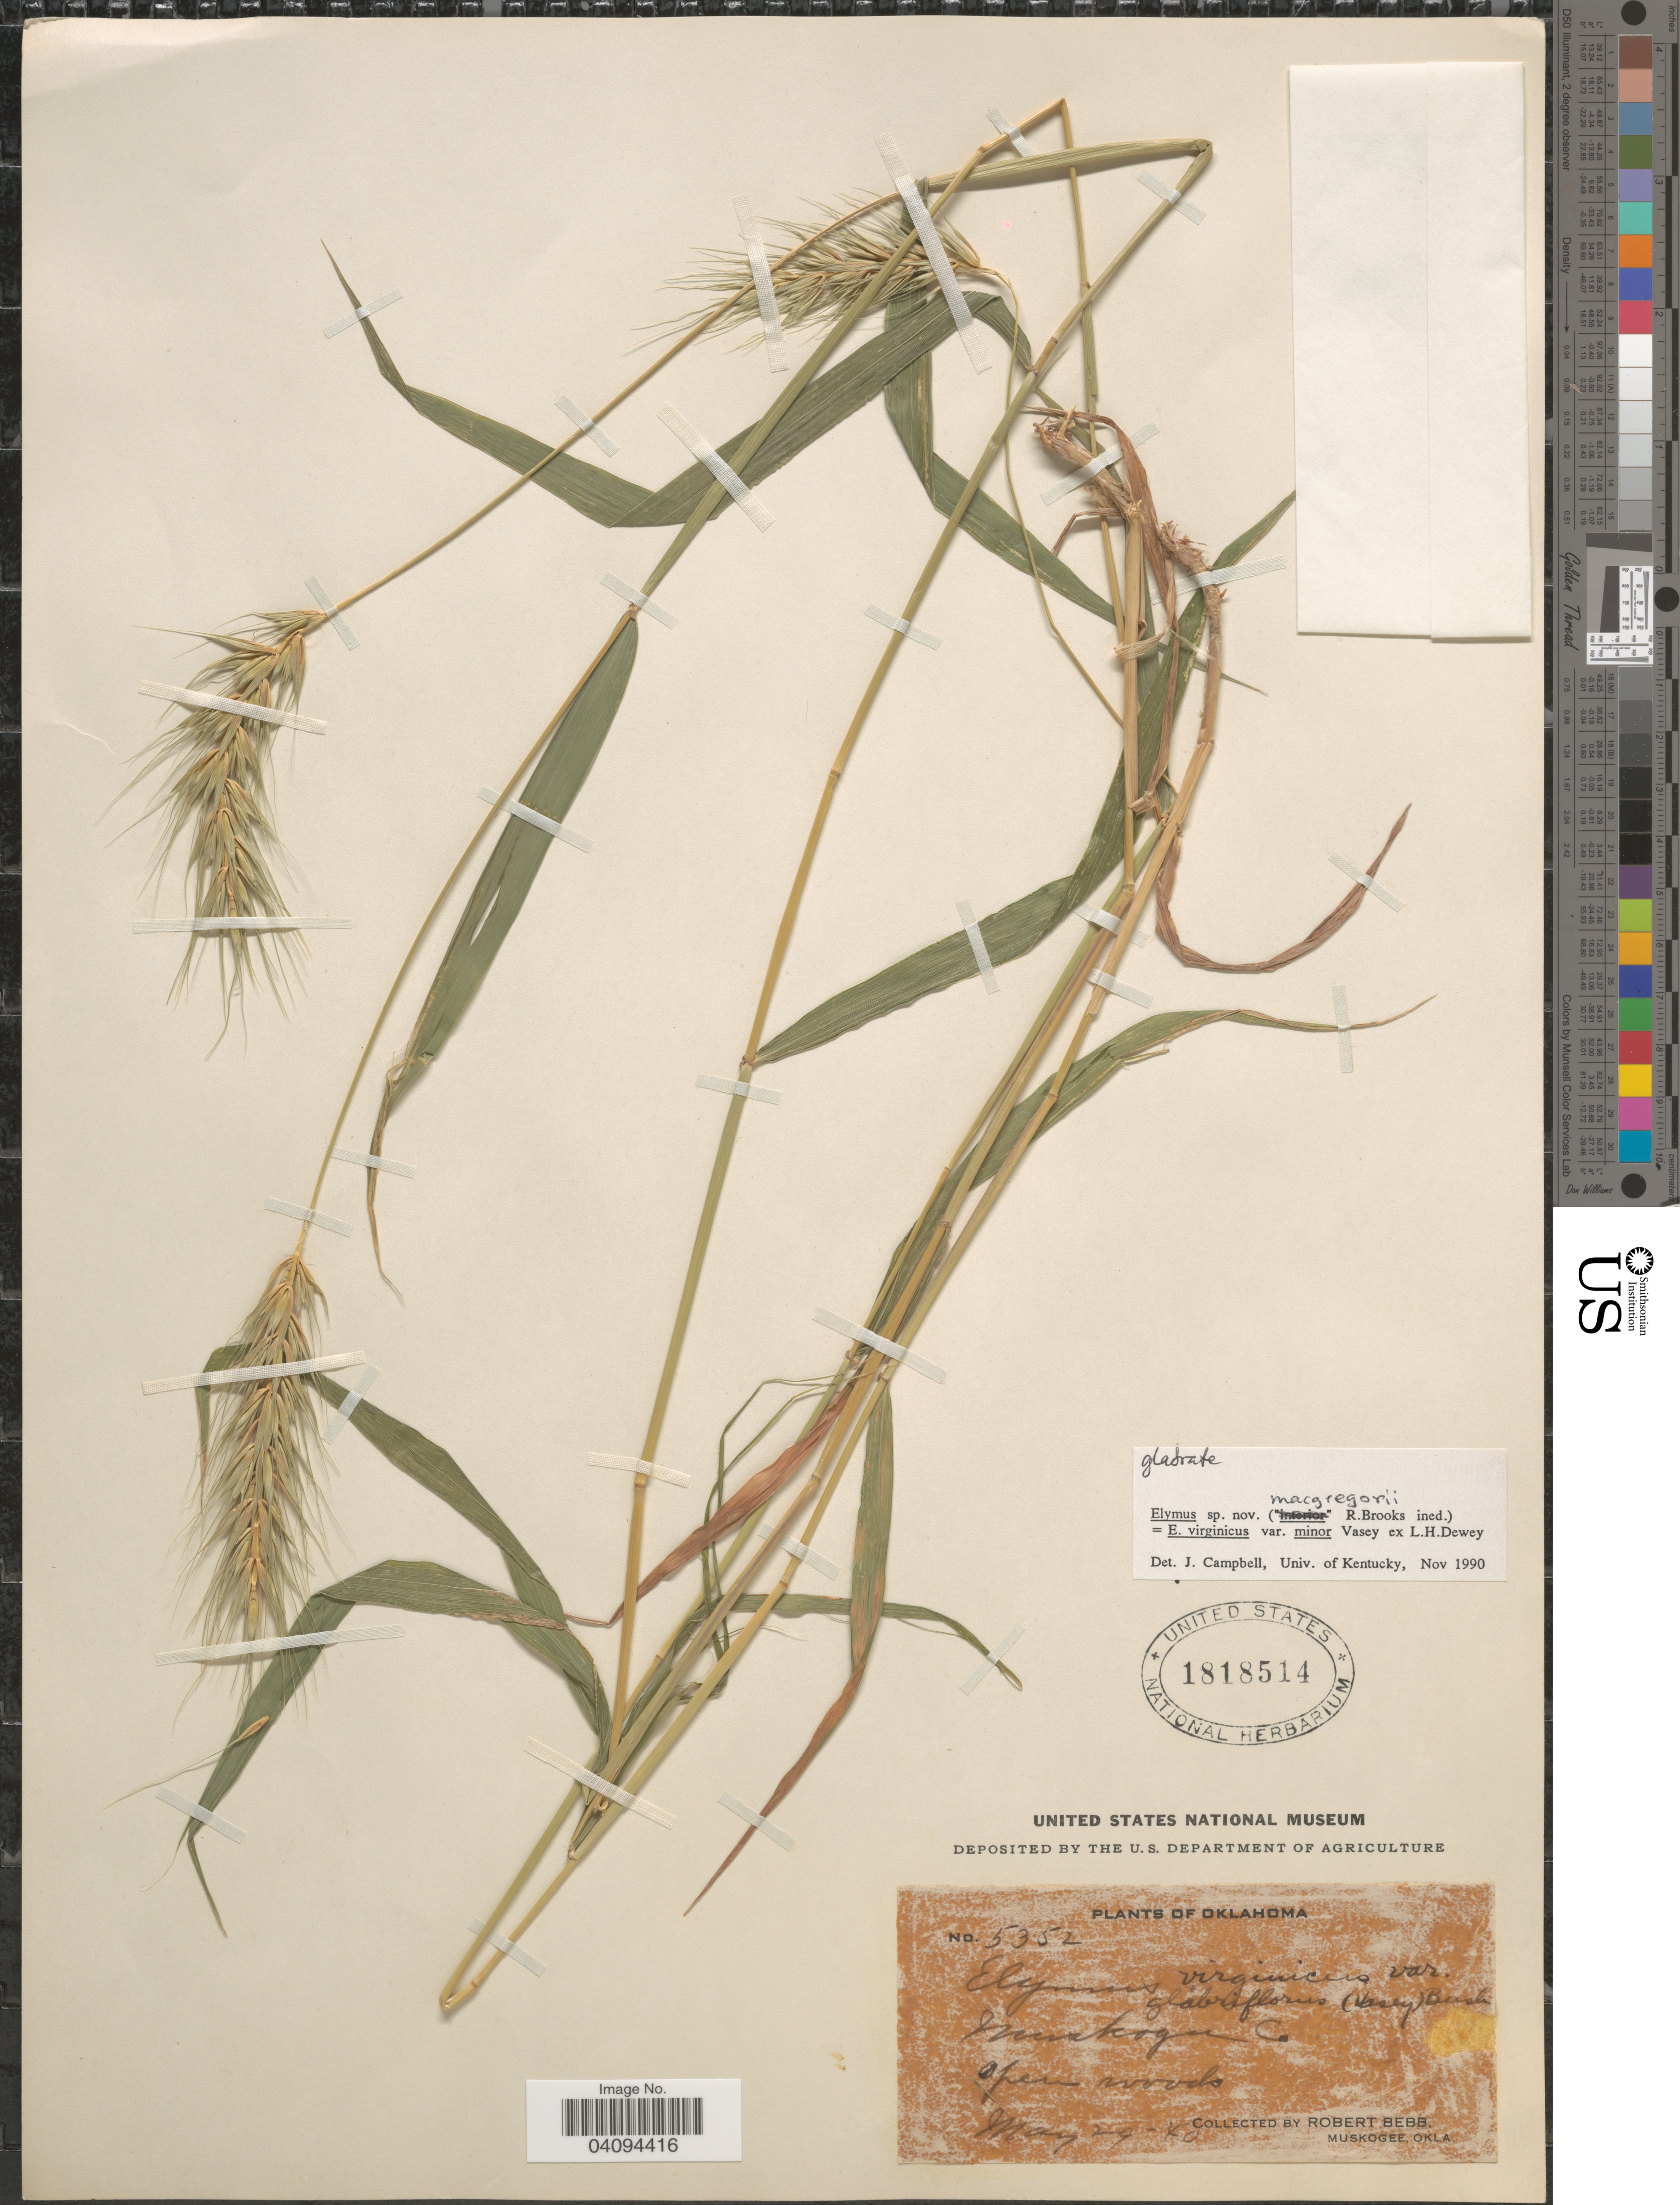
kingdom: Plantae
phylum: Tracheophyta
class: Liliopsida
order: Poales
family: Poaceae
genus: Elymus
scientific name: Elymus macgregorii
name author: R.E. Brooks & J.J.N. Campb.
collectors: R. Bebb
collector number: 5352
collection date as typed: Transcribed d/m/y: 29/5/40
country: United States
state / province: Oklahoma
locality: Muskogee Co.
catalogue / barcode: US 1818514